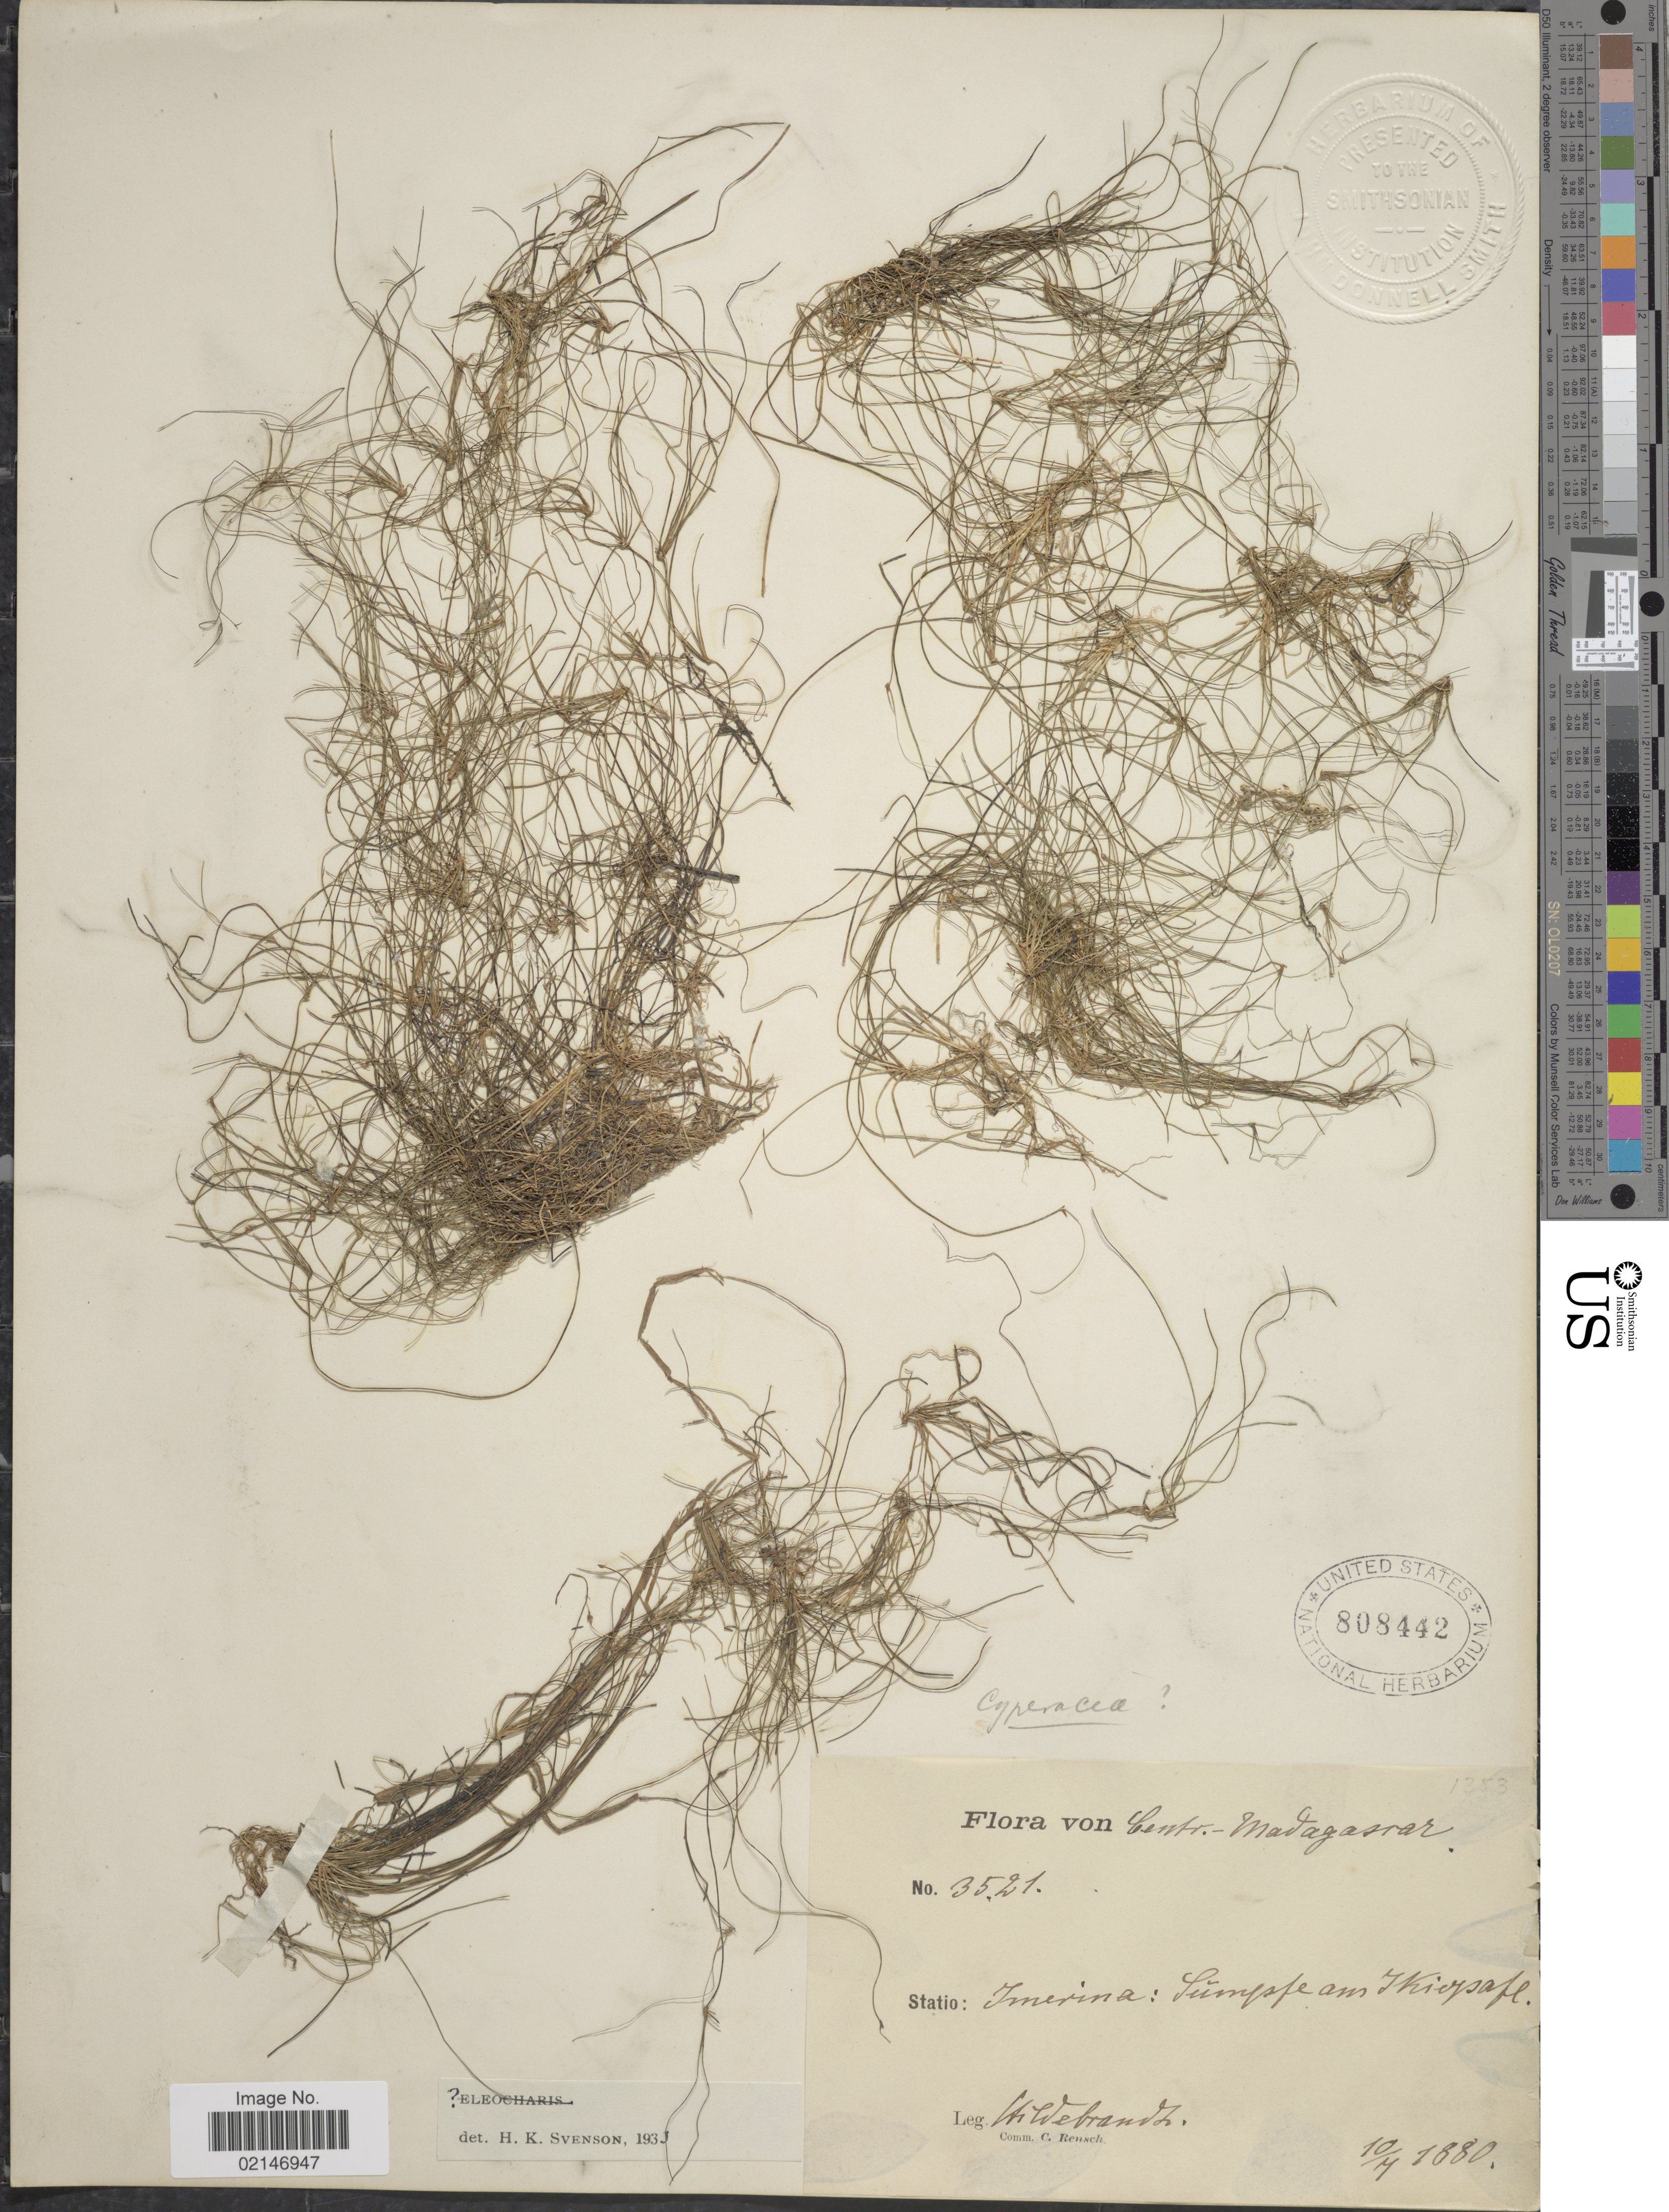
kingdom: Plantae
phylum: Tracheophyta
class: Liliopsida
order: Poales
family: Cyperaceae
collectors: J. Hildebrandt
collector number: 3521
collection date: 1880-07-10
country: Madagascar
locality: Centr. Madagascar, Statio: Imerina: Sümpfe am Ikiersafe [interpreted]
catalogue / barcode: US 808442